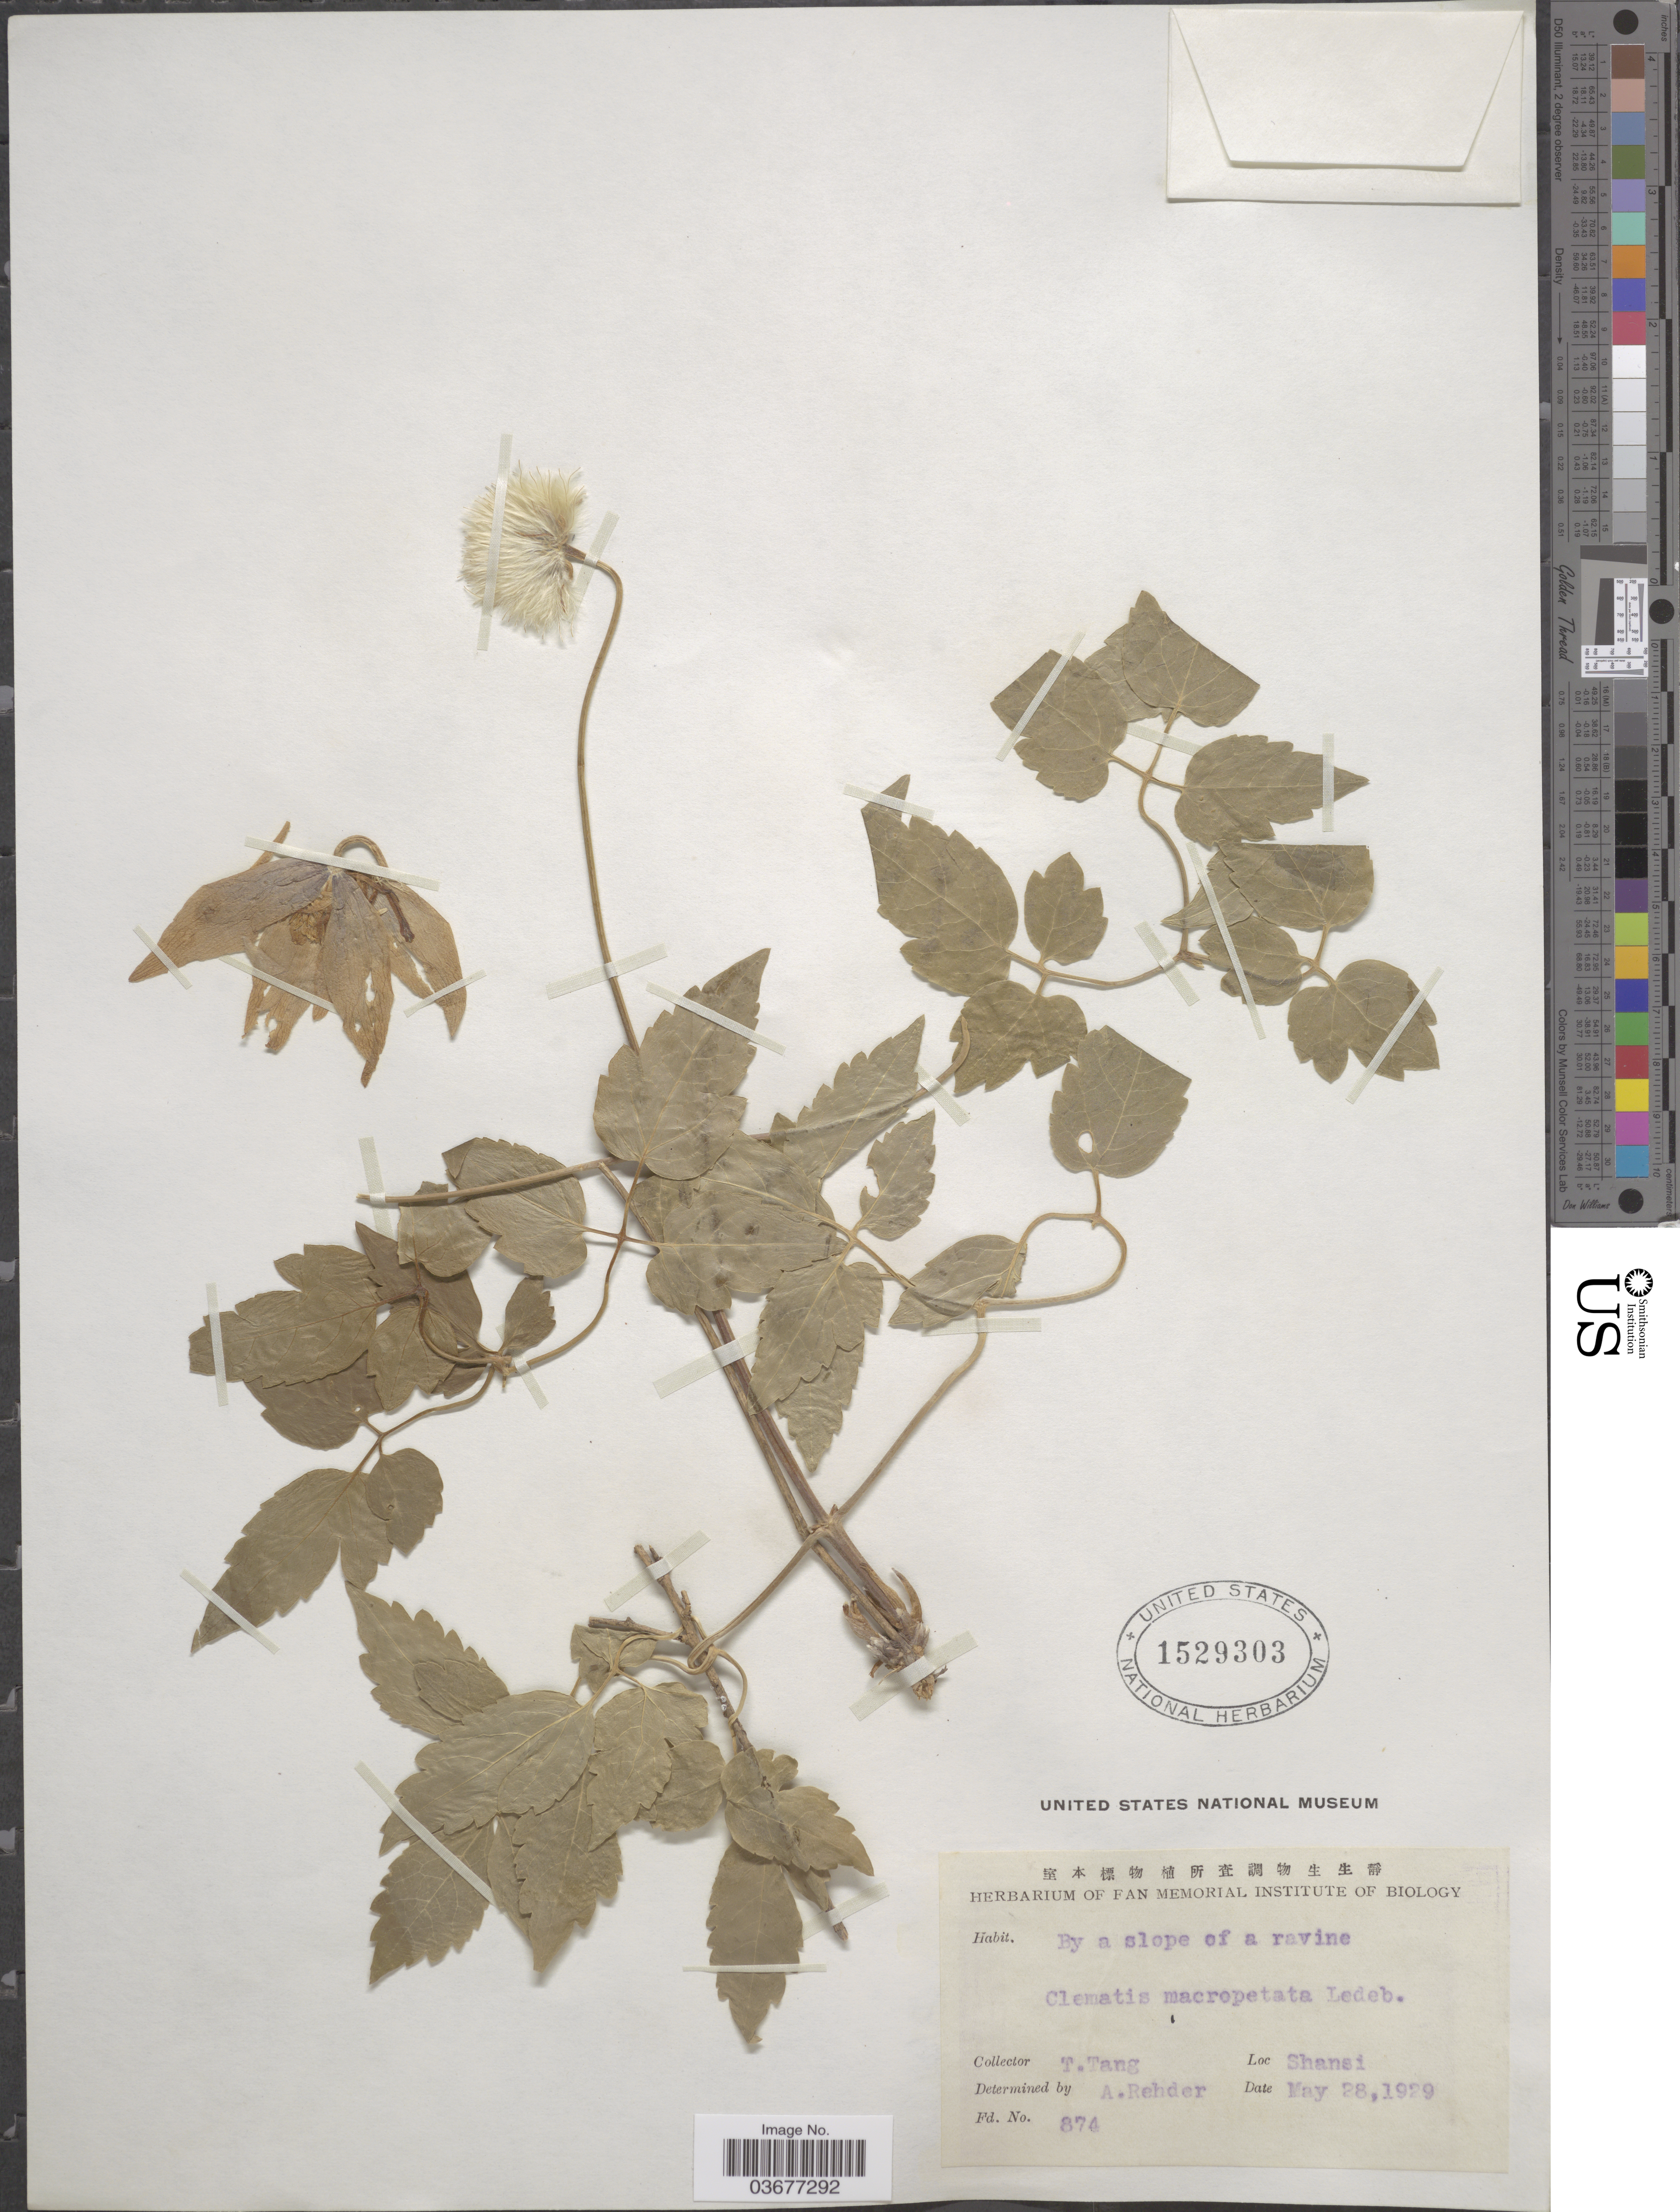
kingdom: Plantae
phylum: Tracheophyta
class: Magnoliopsida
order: Ranunculales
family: Ranunculaceae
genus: Clematis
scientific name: Clematis macropetala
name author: Ledeb.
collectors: T. Tang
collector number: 874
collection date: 1929-05-28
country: China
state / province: Shanxi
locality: Shansi.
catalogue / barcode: US 1529303